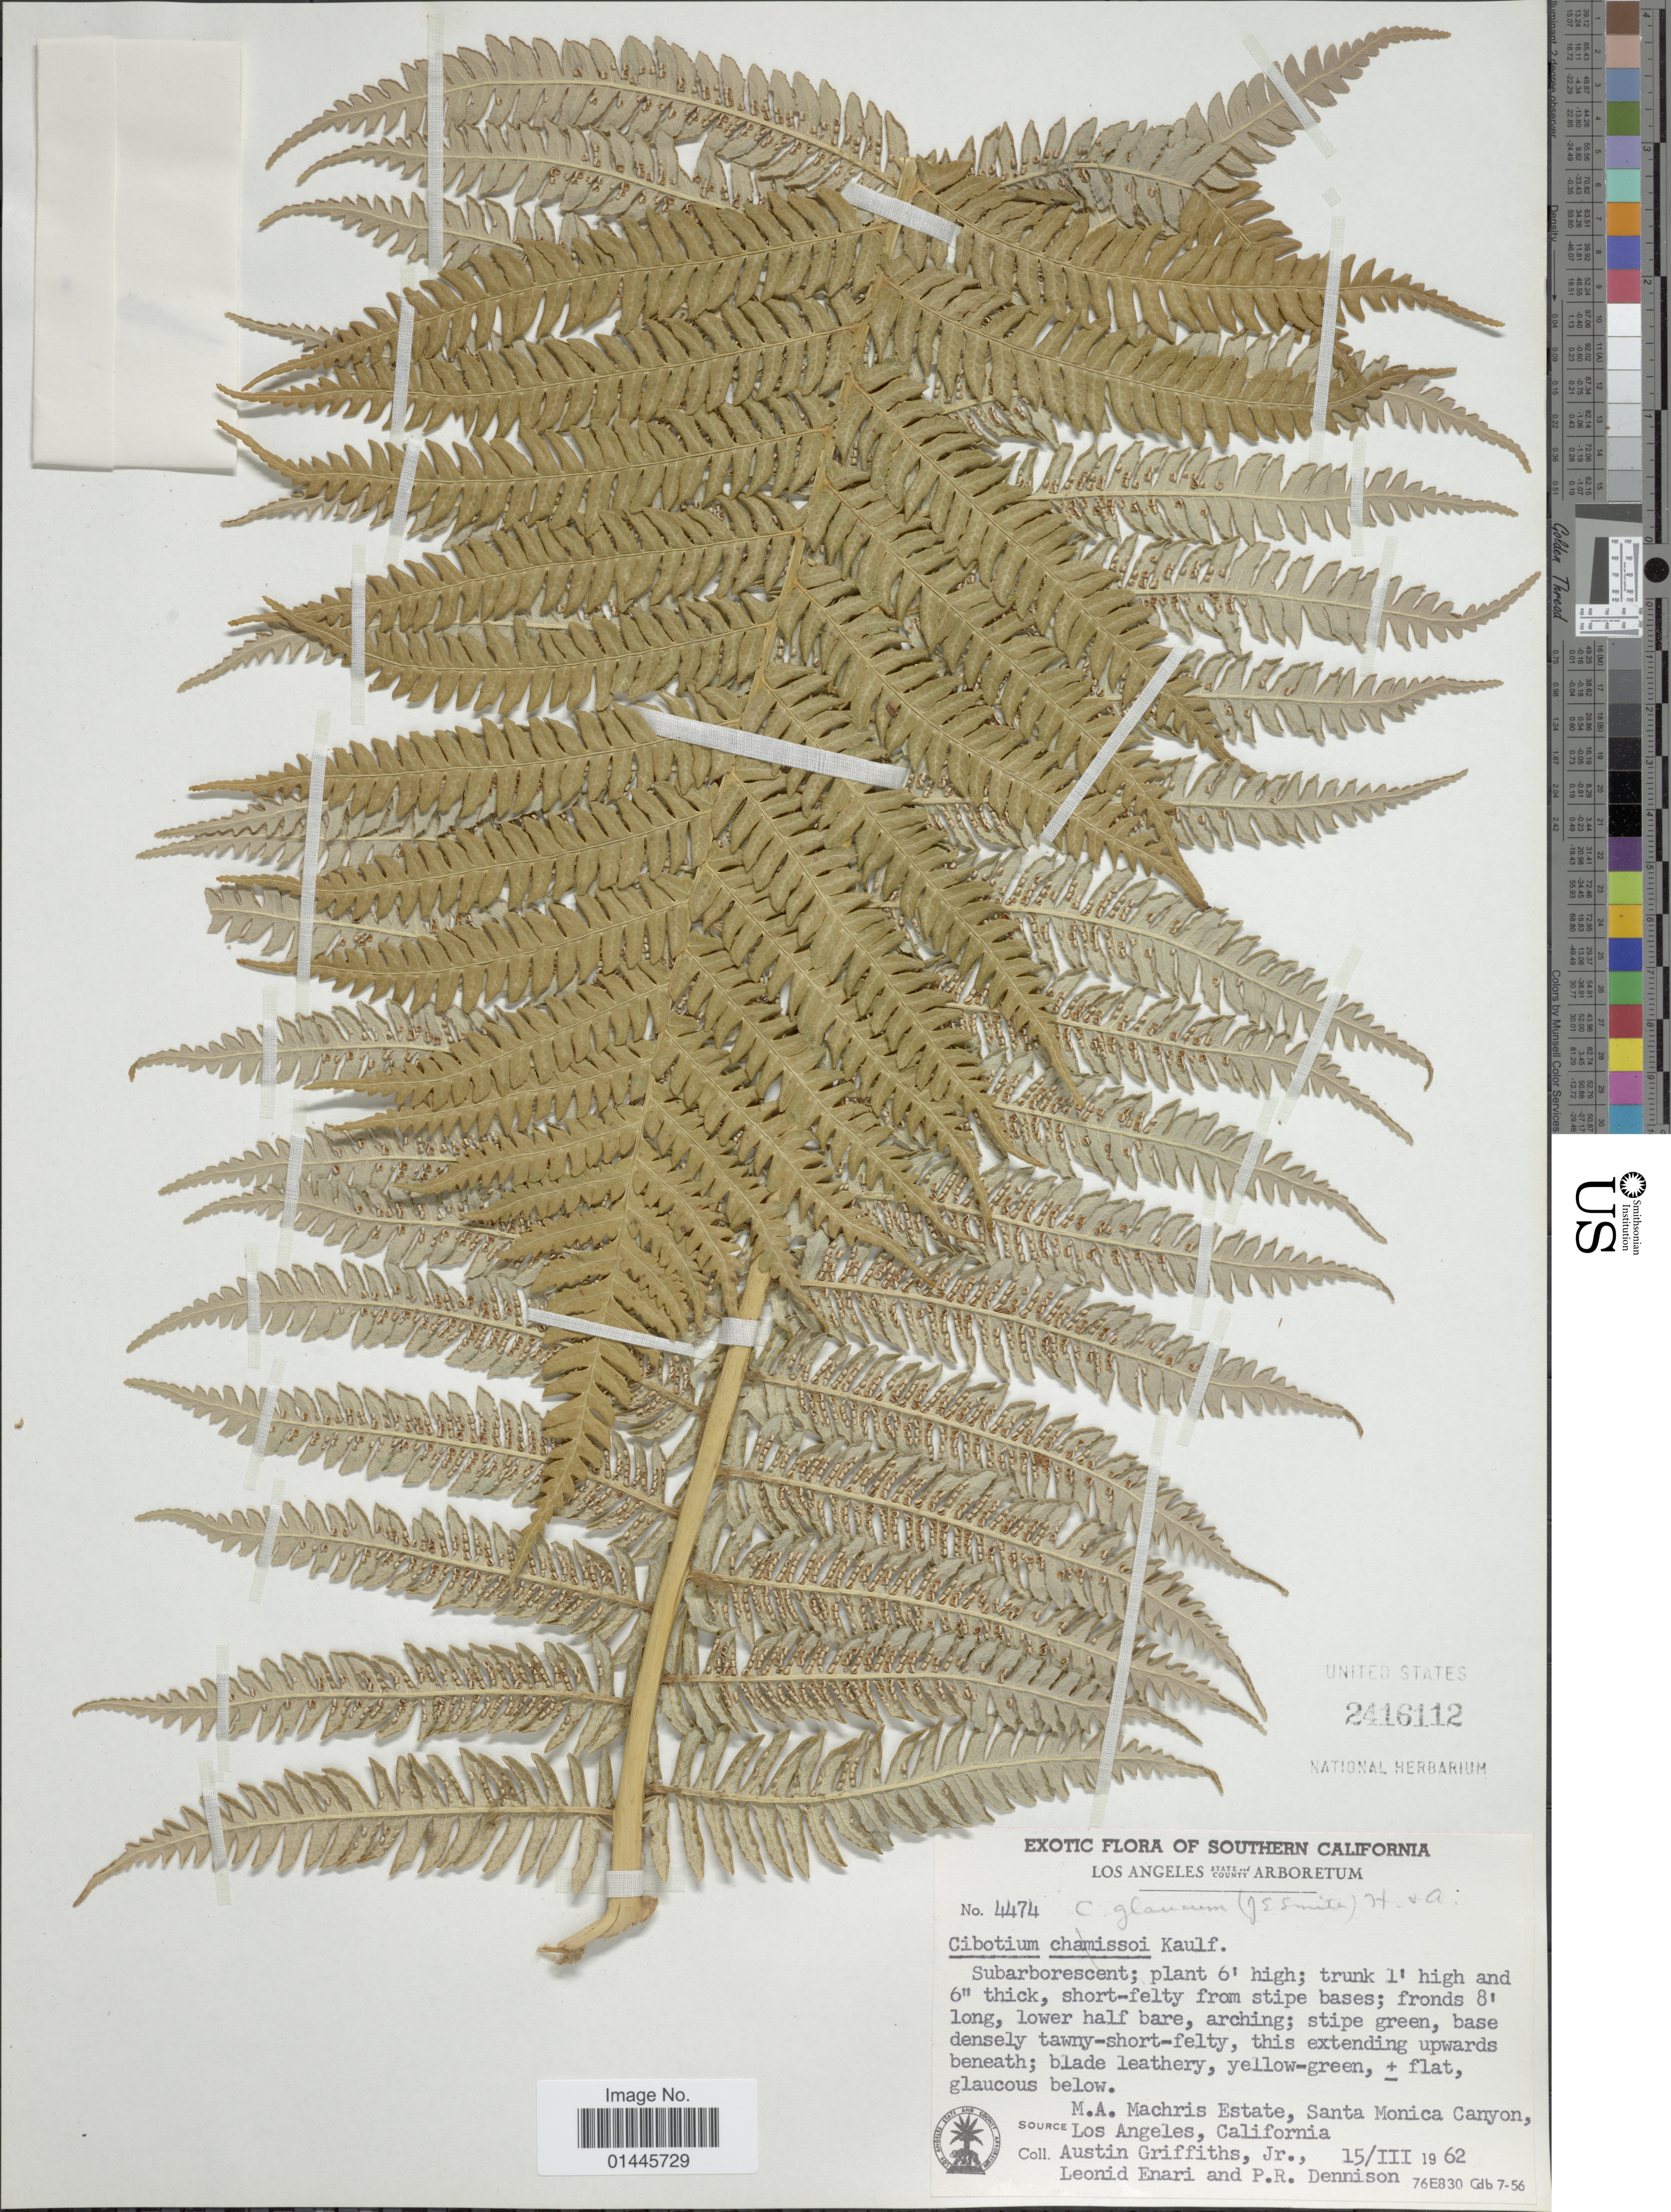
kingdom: Plantae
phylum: Tracheophyta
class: Polypodiopsida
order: Cyatheales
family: Cibotiaceae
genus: Cibotium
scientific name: Cibotium glaucum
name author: (Sm.) Hook. & Arn.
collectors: A. Griffiths, L. Enari & P. Dennison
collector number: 4474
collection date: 1962-03-15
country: United States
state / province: California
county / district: Los Angeles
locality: Southern California, M.A. Machris Estate, Santa Monica Canyon, Los Angeles.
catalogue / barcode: US 2416112